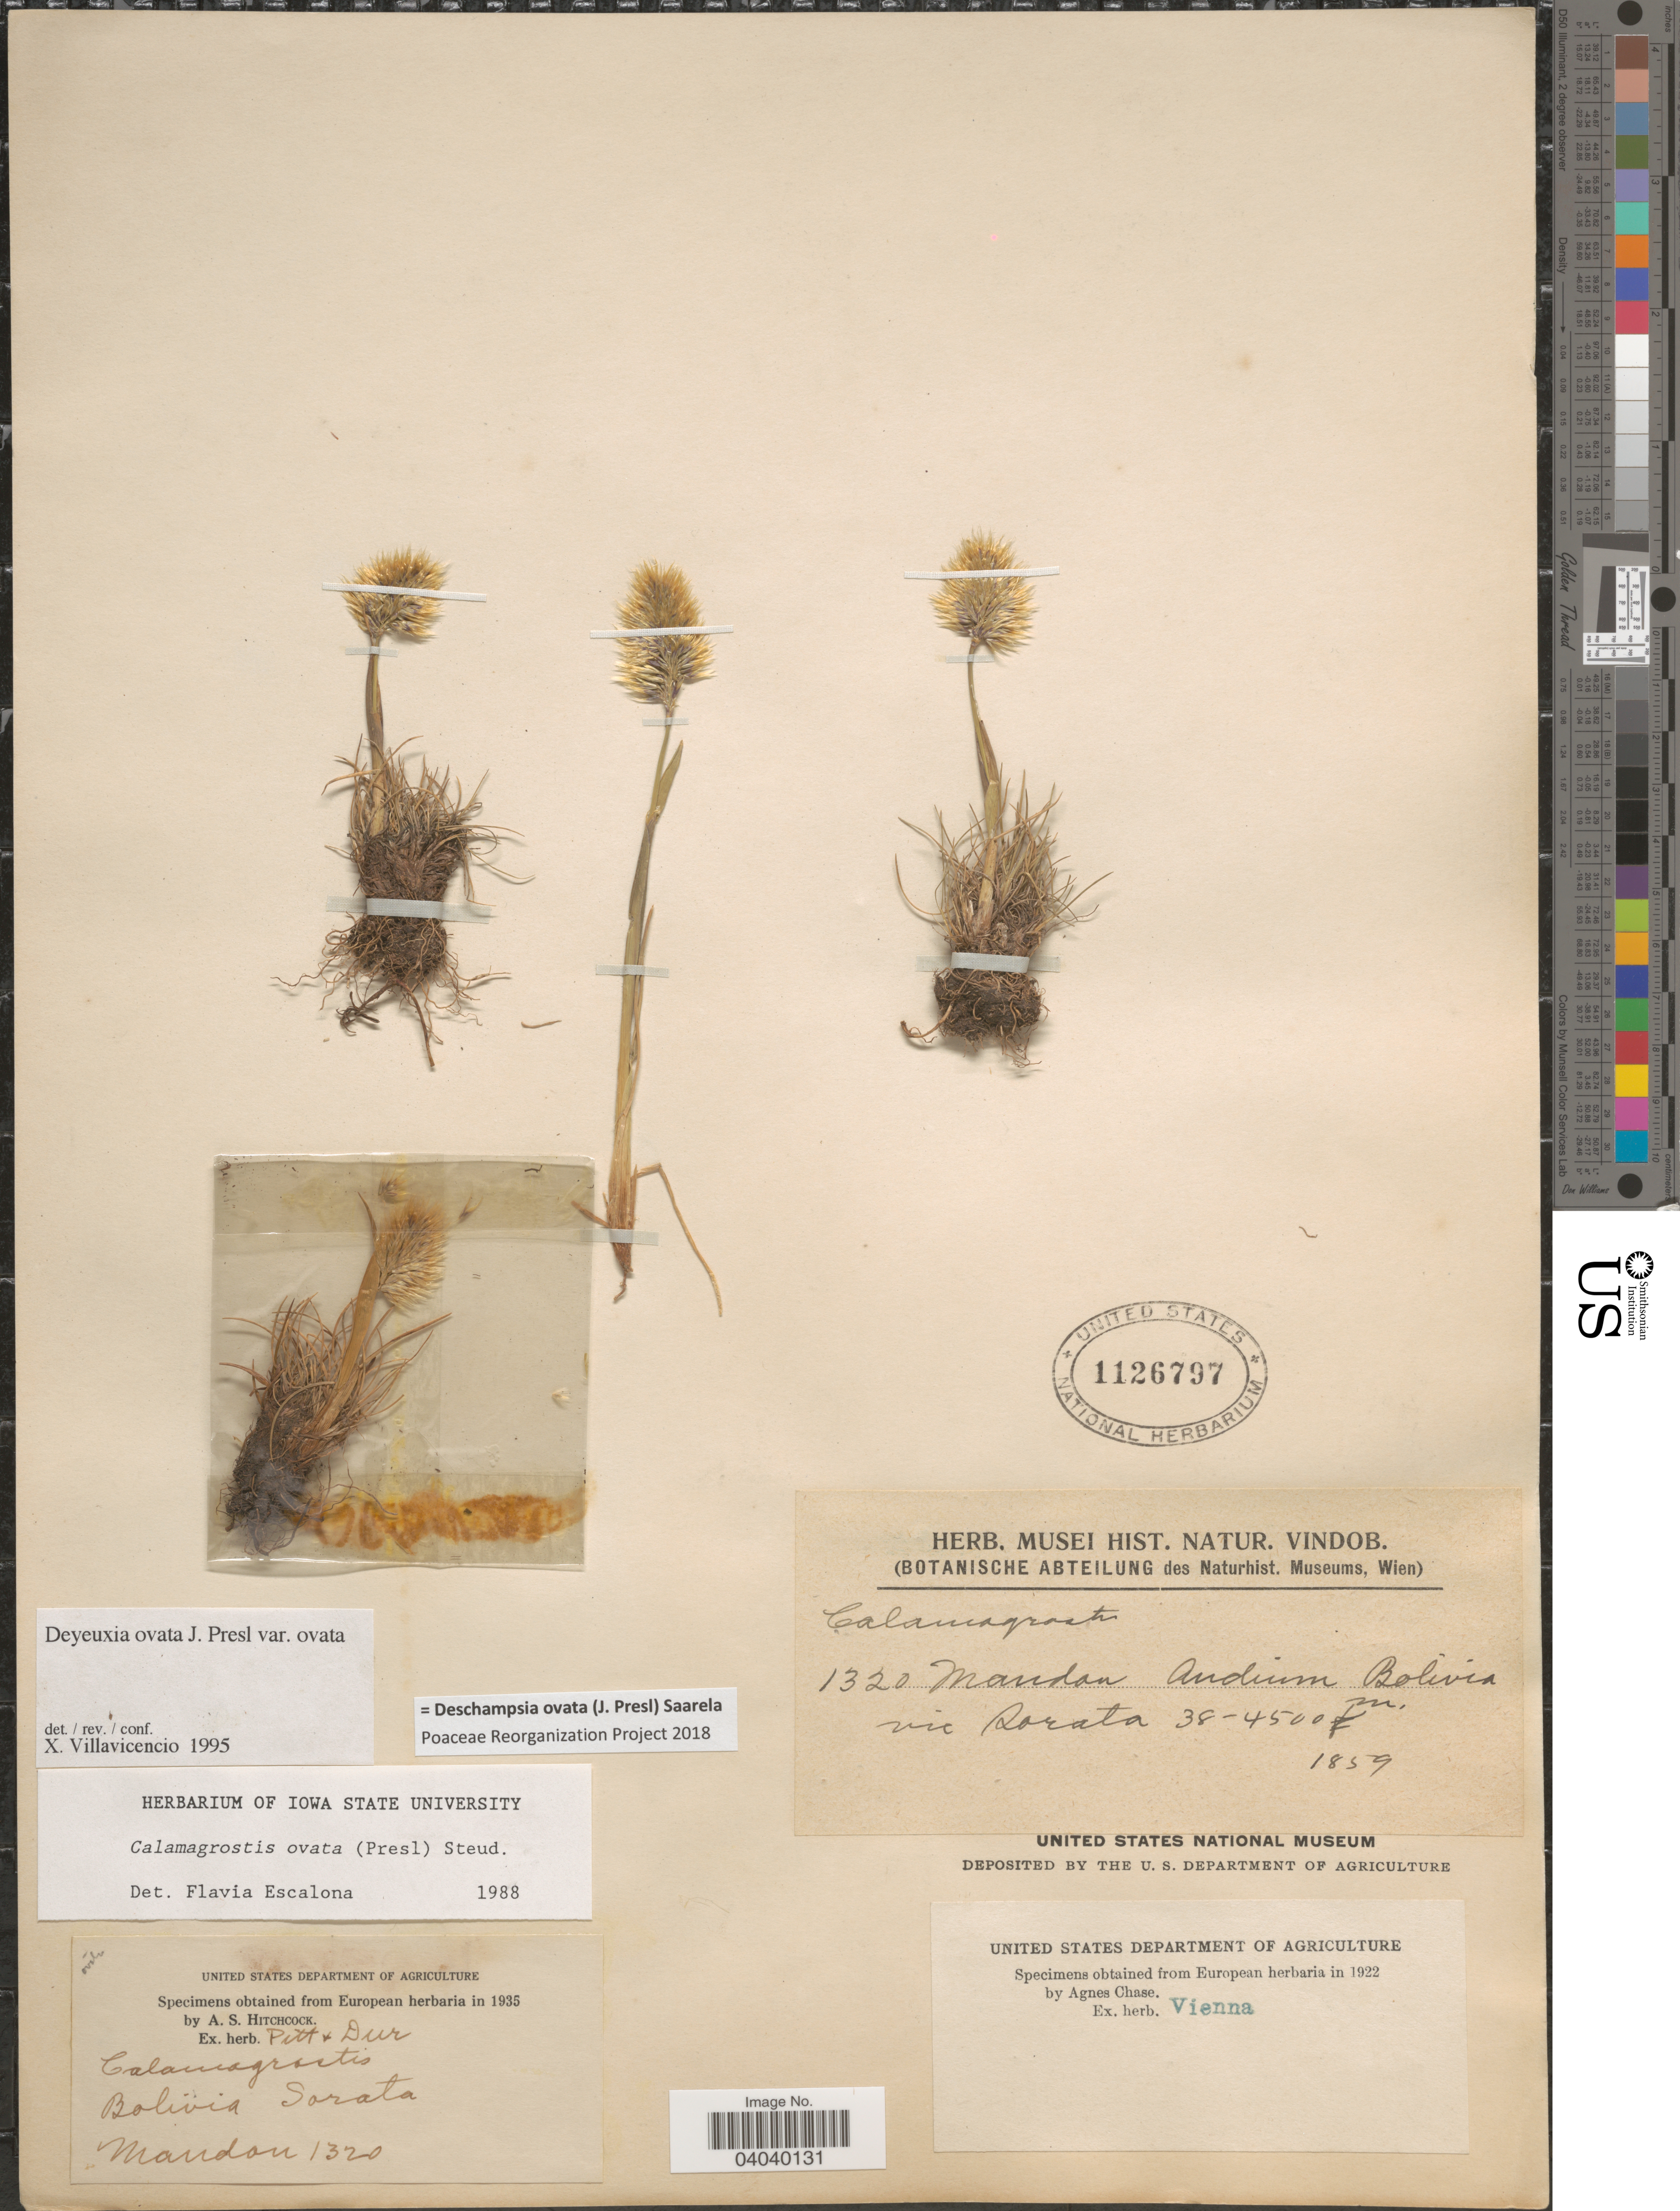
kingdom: Plantae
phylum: Tracheophyta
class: Liliopsida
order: Poales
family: Poaceae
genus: Deschampsia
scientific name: Deschampsia ovata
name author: (J. Presl) Saarela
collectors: Mandon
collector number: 1320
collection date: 1859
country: Bolivia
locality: Andium Bolivia vic Sorata.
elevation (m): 3800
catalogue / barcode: US 1126797